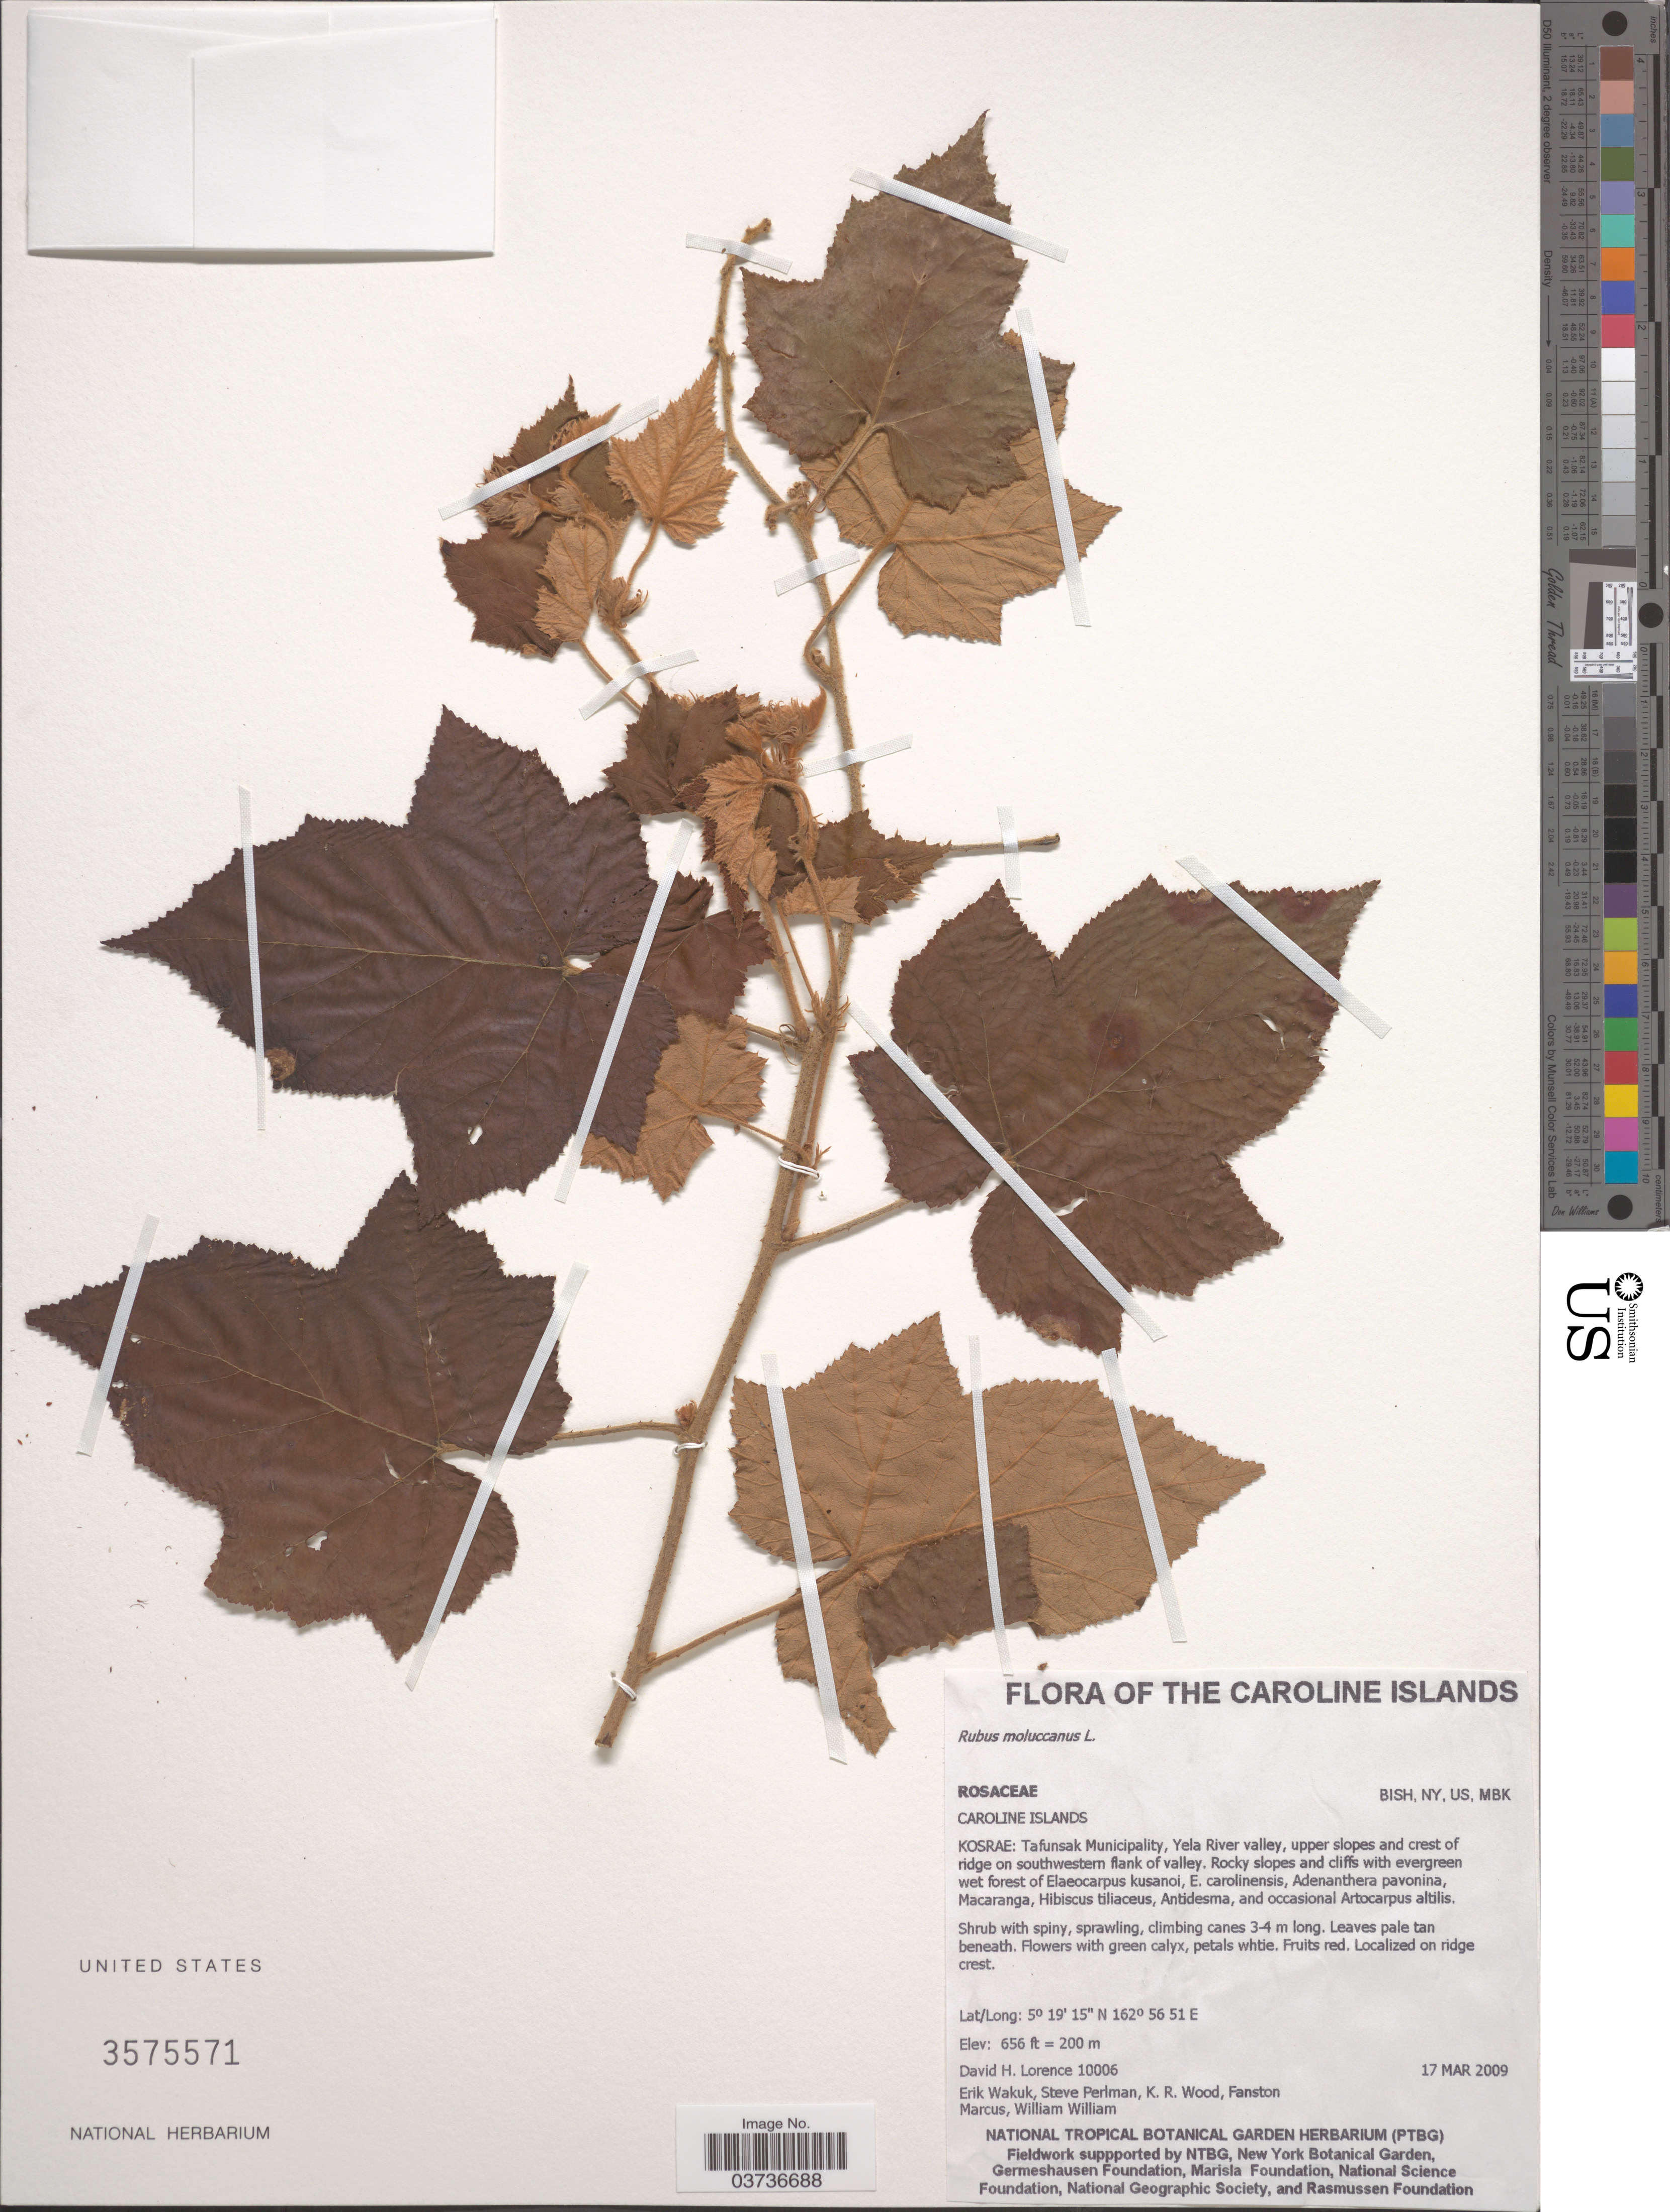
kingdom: Plantae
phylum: Tracheophyta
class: Magnoliopsida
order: Rosales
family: Rosaceae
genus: Rubus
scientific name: Rubus moluccanus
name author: L.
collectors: D. Lorence, E. Wakuk, S. Perlman, K. R. Wood & et al.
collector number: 10006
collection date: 2009-03-17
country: Micronesia, Federated States of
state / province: Kosrae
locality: Caroline Islands. Tafunsak Municipality, Yela River valley, upper slopes and crest of ridge on southwestern flank of valley.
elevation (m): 200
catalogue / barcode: US 3575571